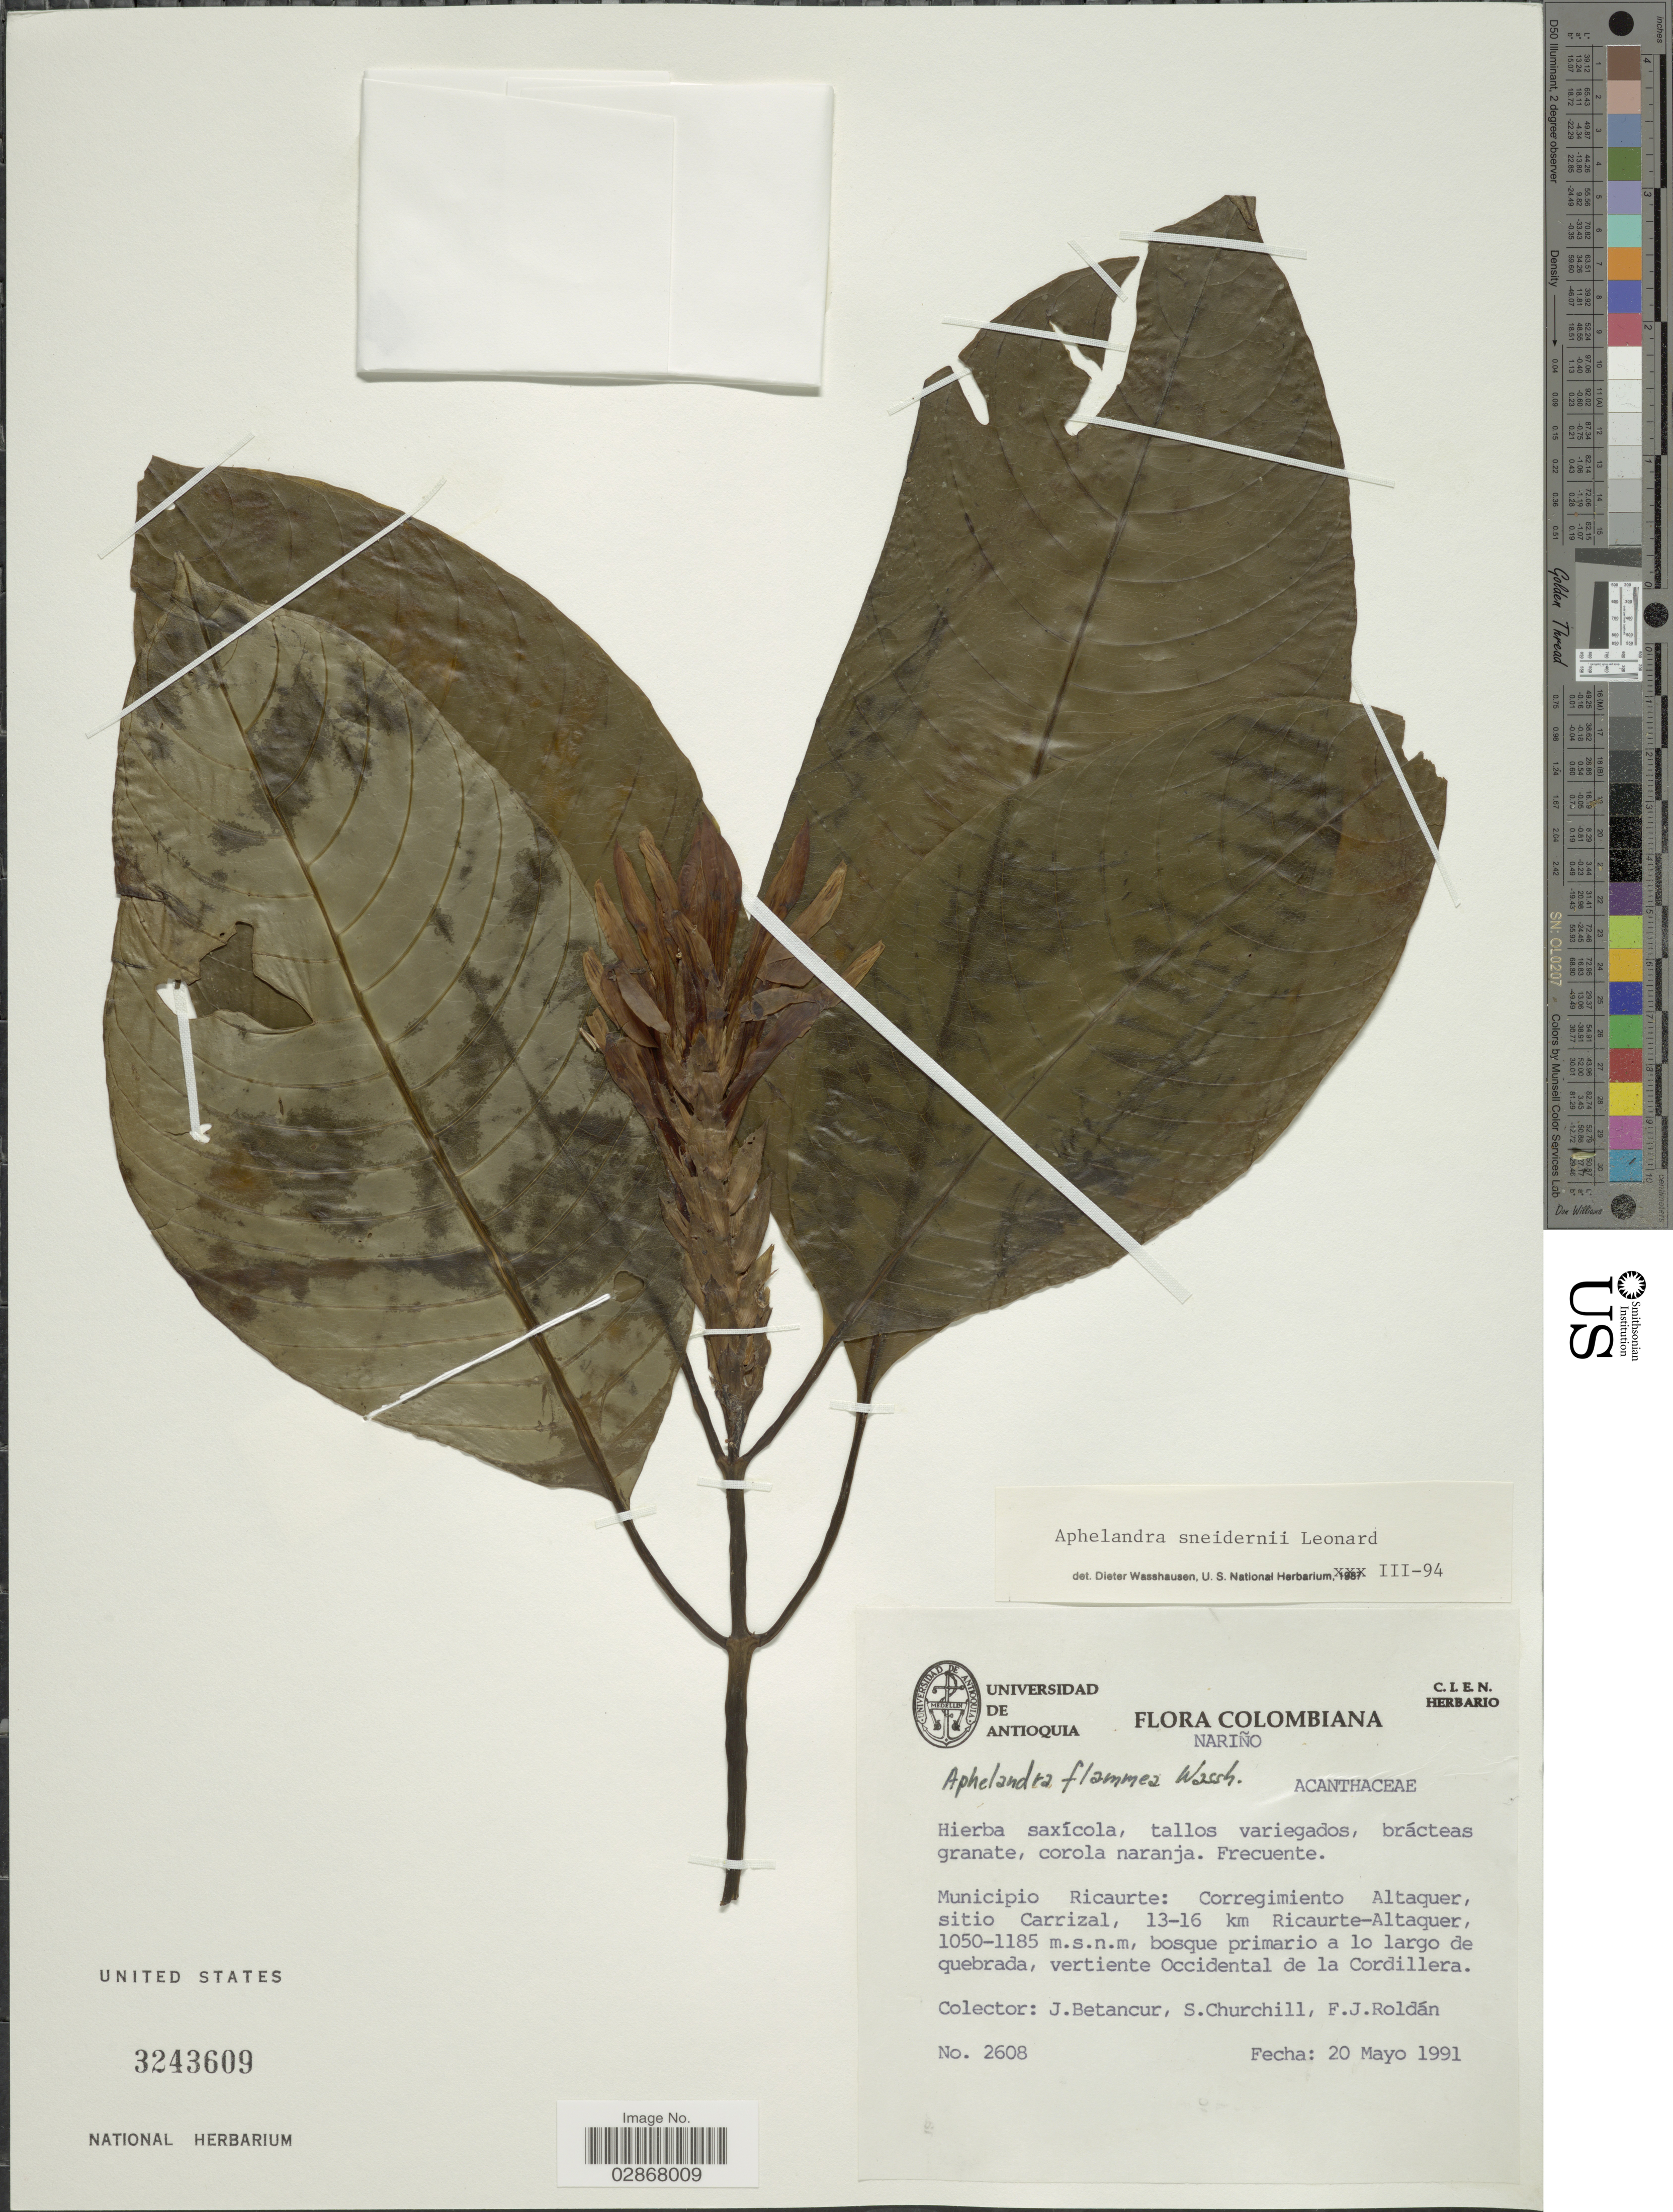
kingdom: Plantae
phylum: Tracheophyta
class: Magnoliopsida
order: Lamiales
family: Acanthaceae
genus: Encephalosphaera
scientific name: Encephalosphaera vitellina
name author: Lindau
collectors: J. Betancur, S. Churchill & F. J. Roldán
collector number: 2608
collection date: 1991-05-20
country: Colombia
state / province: Nariño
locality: Municipio Ricaurte: Corregimiento Altaquer, sitio Carrizal, 13-16 km Ricaurte-Altaquer, vertiente Occidental de la Cordillera.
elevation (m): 1050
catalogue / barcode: US 3243609